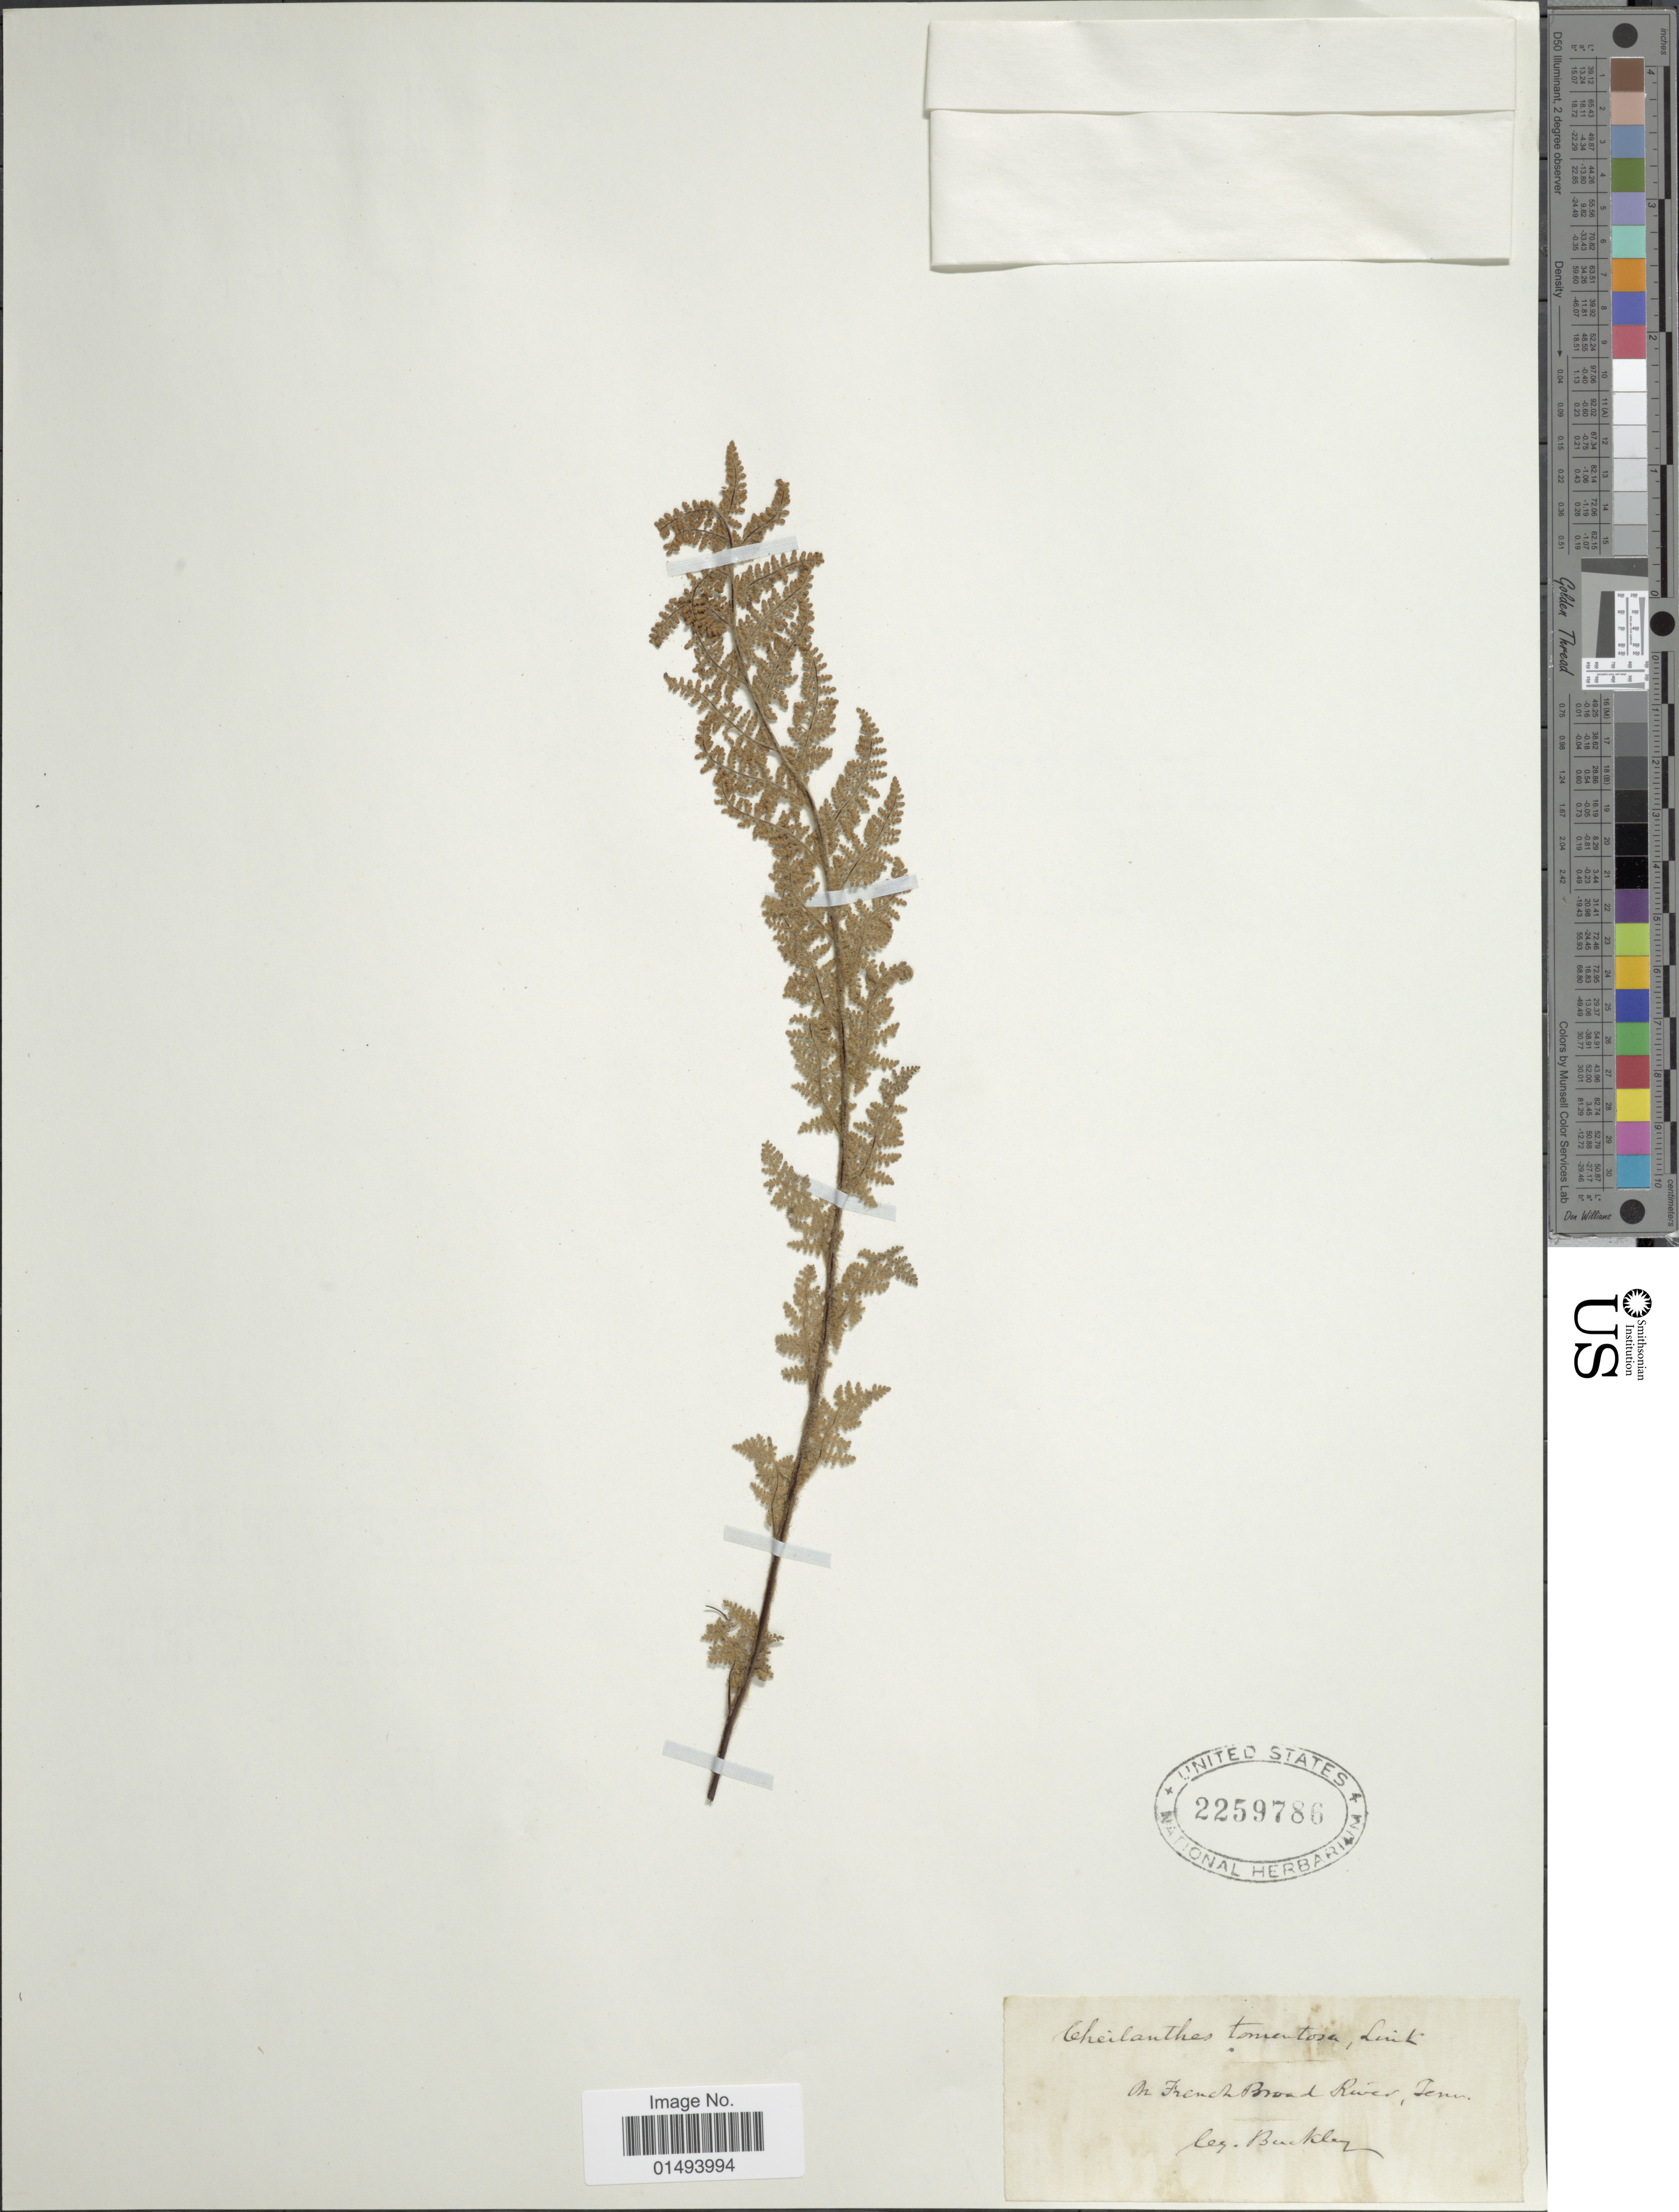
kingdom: Plantae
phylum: Tracheophyta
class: Polypodiopsida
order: Polypodiales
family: Pteridaceae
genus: Myriopteris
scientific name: Myriopteris tomentosa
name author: (Link) Fée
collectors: -- Buckley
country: United States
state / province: Tennessee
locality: On French Broad River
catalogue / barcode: US 2259786